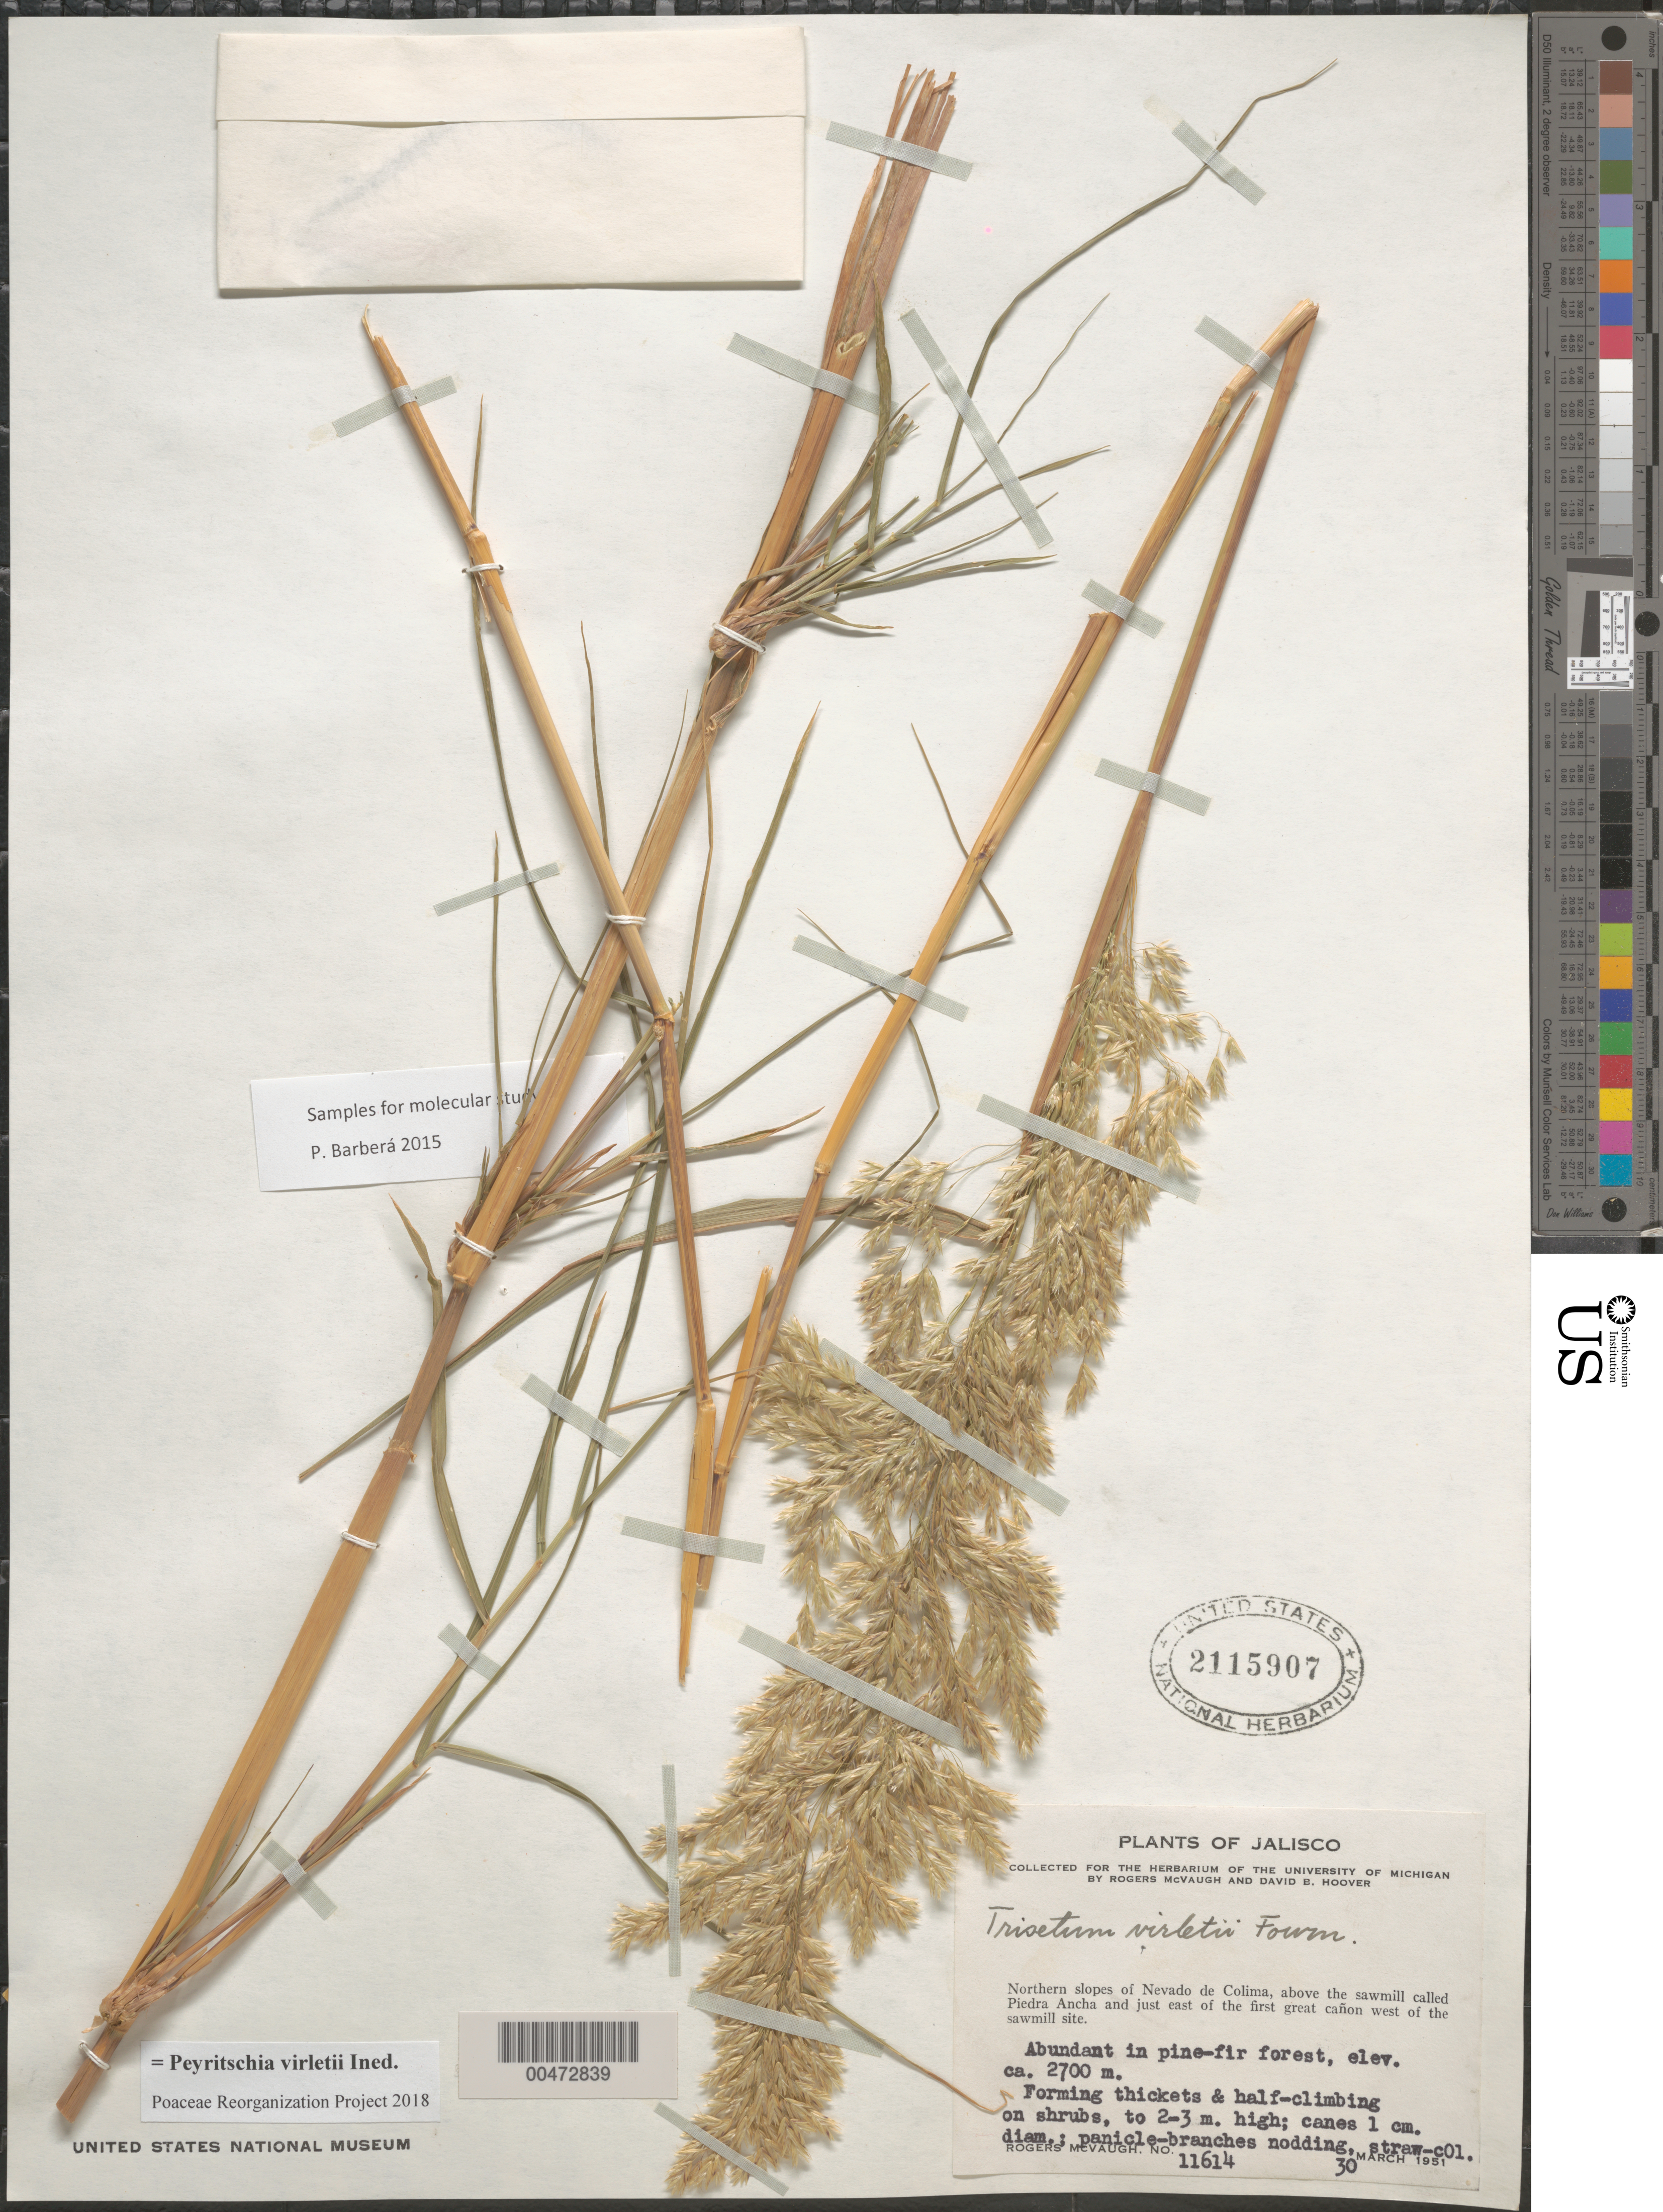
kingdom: Plantae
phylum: Tracheophyta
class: Liliopsida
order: Poales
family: Poaceae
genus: Peyritschia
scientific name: Peyritschia virletii ined.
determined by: Poaceae Reorganization Project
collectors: R. McVaugh & D. B. Hoover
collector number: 11614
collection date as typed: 30 Mar 1951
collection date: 1951-03-30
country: Mexico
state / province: Jalisco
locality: N slopes of Nevado de Colima, above the sawmill called Piedra Ancha & just E of the first great ca¤on W of the sawmill site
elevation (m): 2700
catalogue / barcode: US 2115907